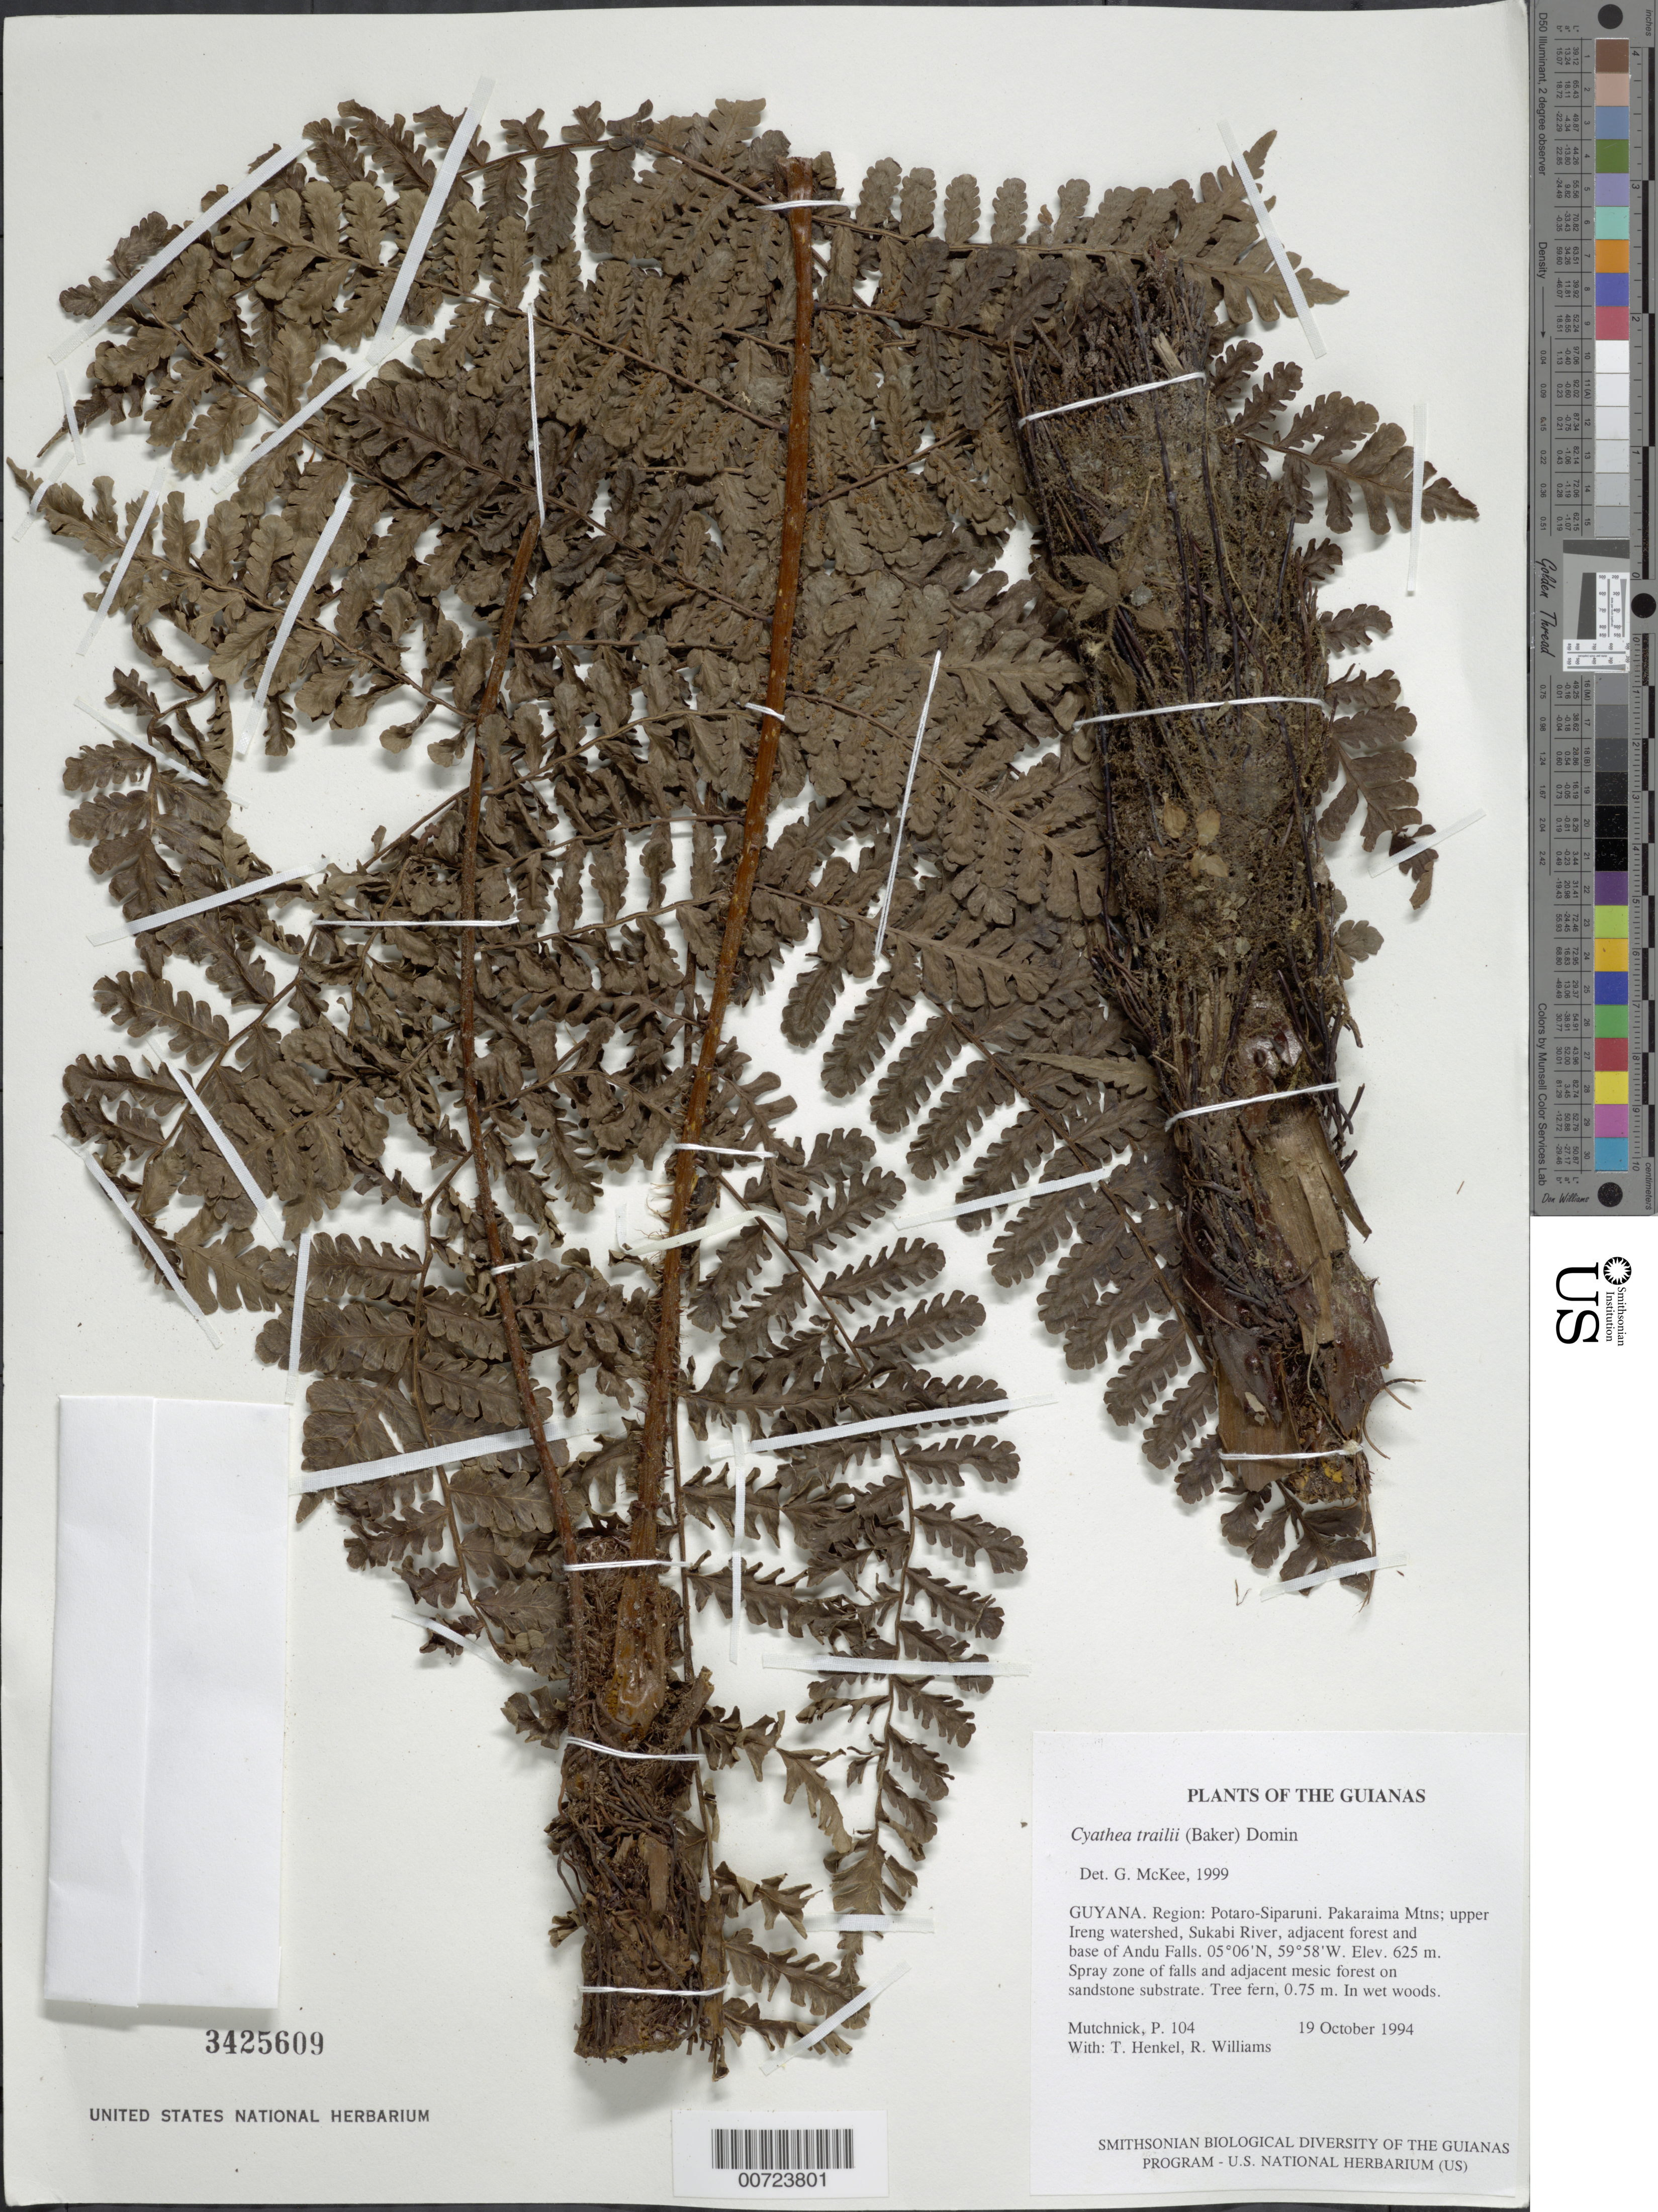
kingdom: Plantae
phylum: Tracheophyta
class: Polypodiopsida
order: Cyatheales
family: Cyatheaceae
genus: Cyathea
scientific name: Cyathea traillii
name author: (Baker) Domin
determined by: McKee, G. S., (US), NMNH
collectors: P. Mutchnick, T. Henkel & R. Williams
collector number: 104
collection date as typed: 19 October 1994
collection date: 1994-10-19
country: Guyana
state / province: Potaro-Siparuni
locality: Pakaraima Mtns; upper Ireng watershed, Sukabi River, adjacent forest and base of Andu Falls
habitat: Spray zone of falls and adjacent mesic forest on sandstone substrate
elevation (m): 625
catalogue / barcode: US 3425609